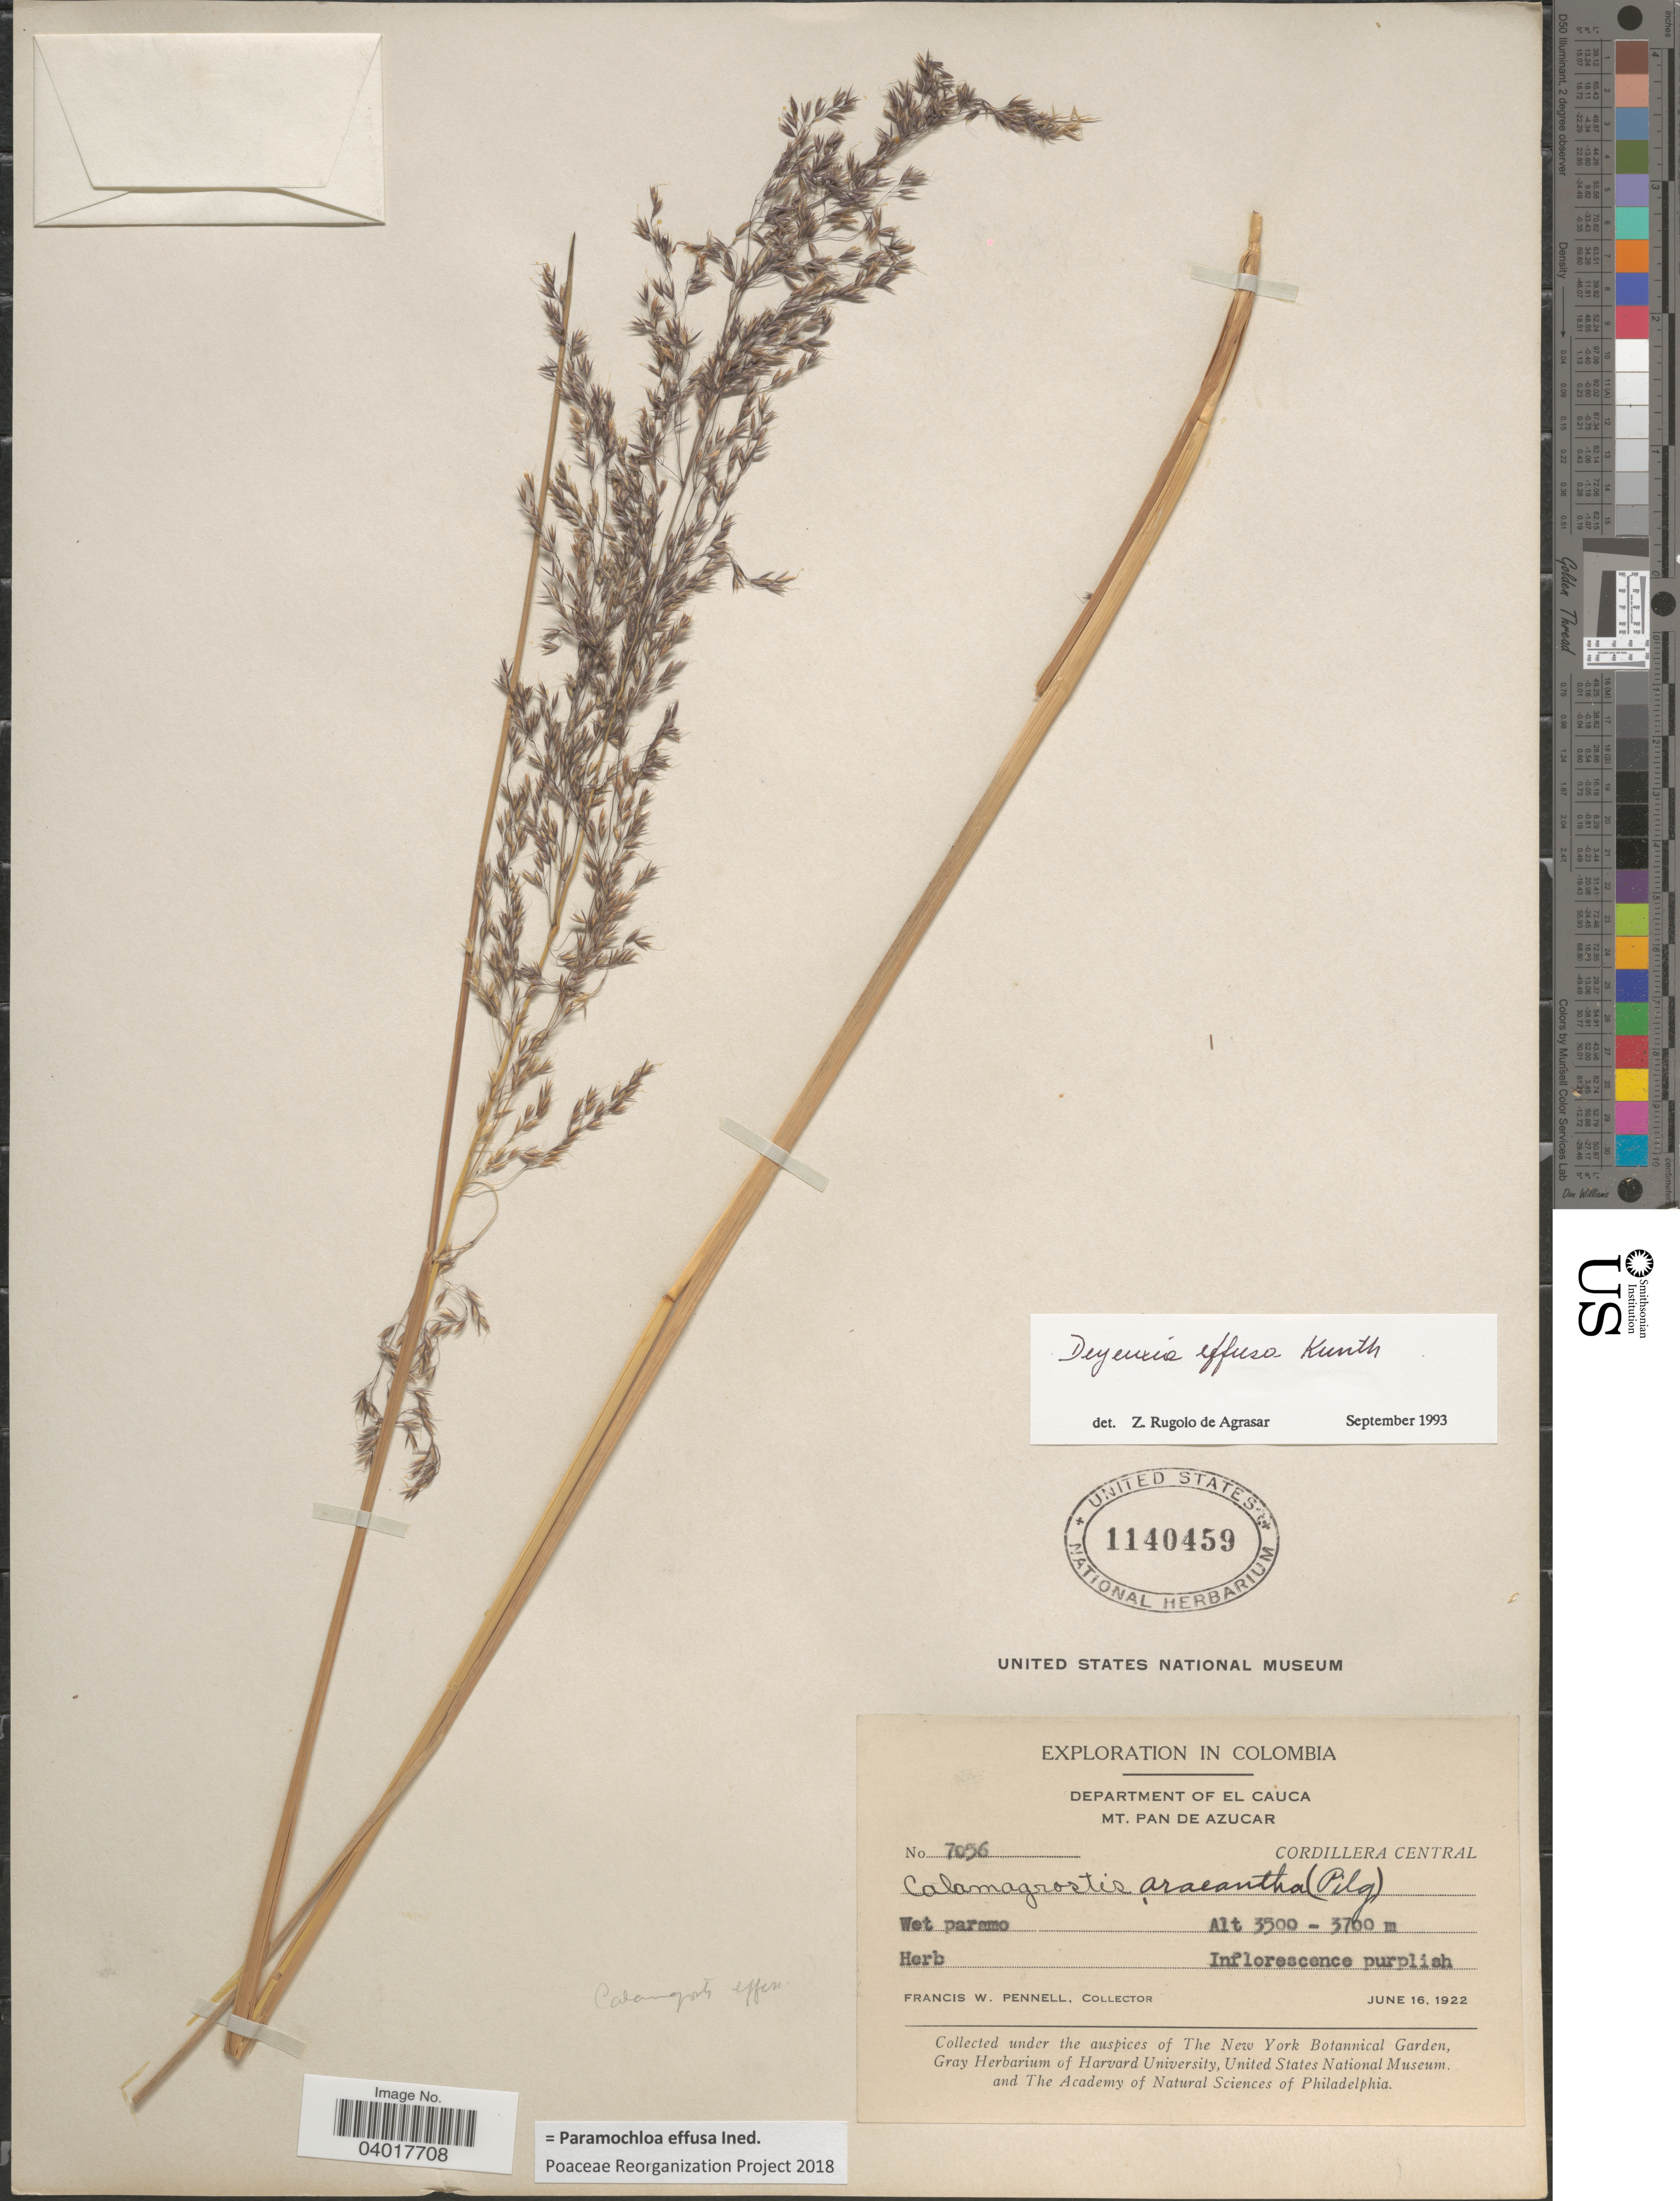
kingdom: Plantae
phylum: Tracheophyta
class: Liliopsida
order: Poales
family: Poaceae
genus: Paramochloa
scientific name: Paramochloa effusa ined.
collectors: F. W. Pennell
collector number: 7056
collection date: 1922-06-16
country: Colombia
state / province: Cauca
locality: Department of El Cauca. Mt. Pan de Azucar. Cordillera Central.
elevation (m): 3500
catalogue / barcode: US 1140459